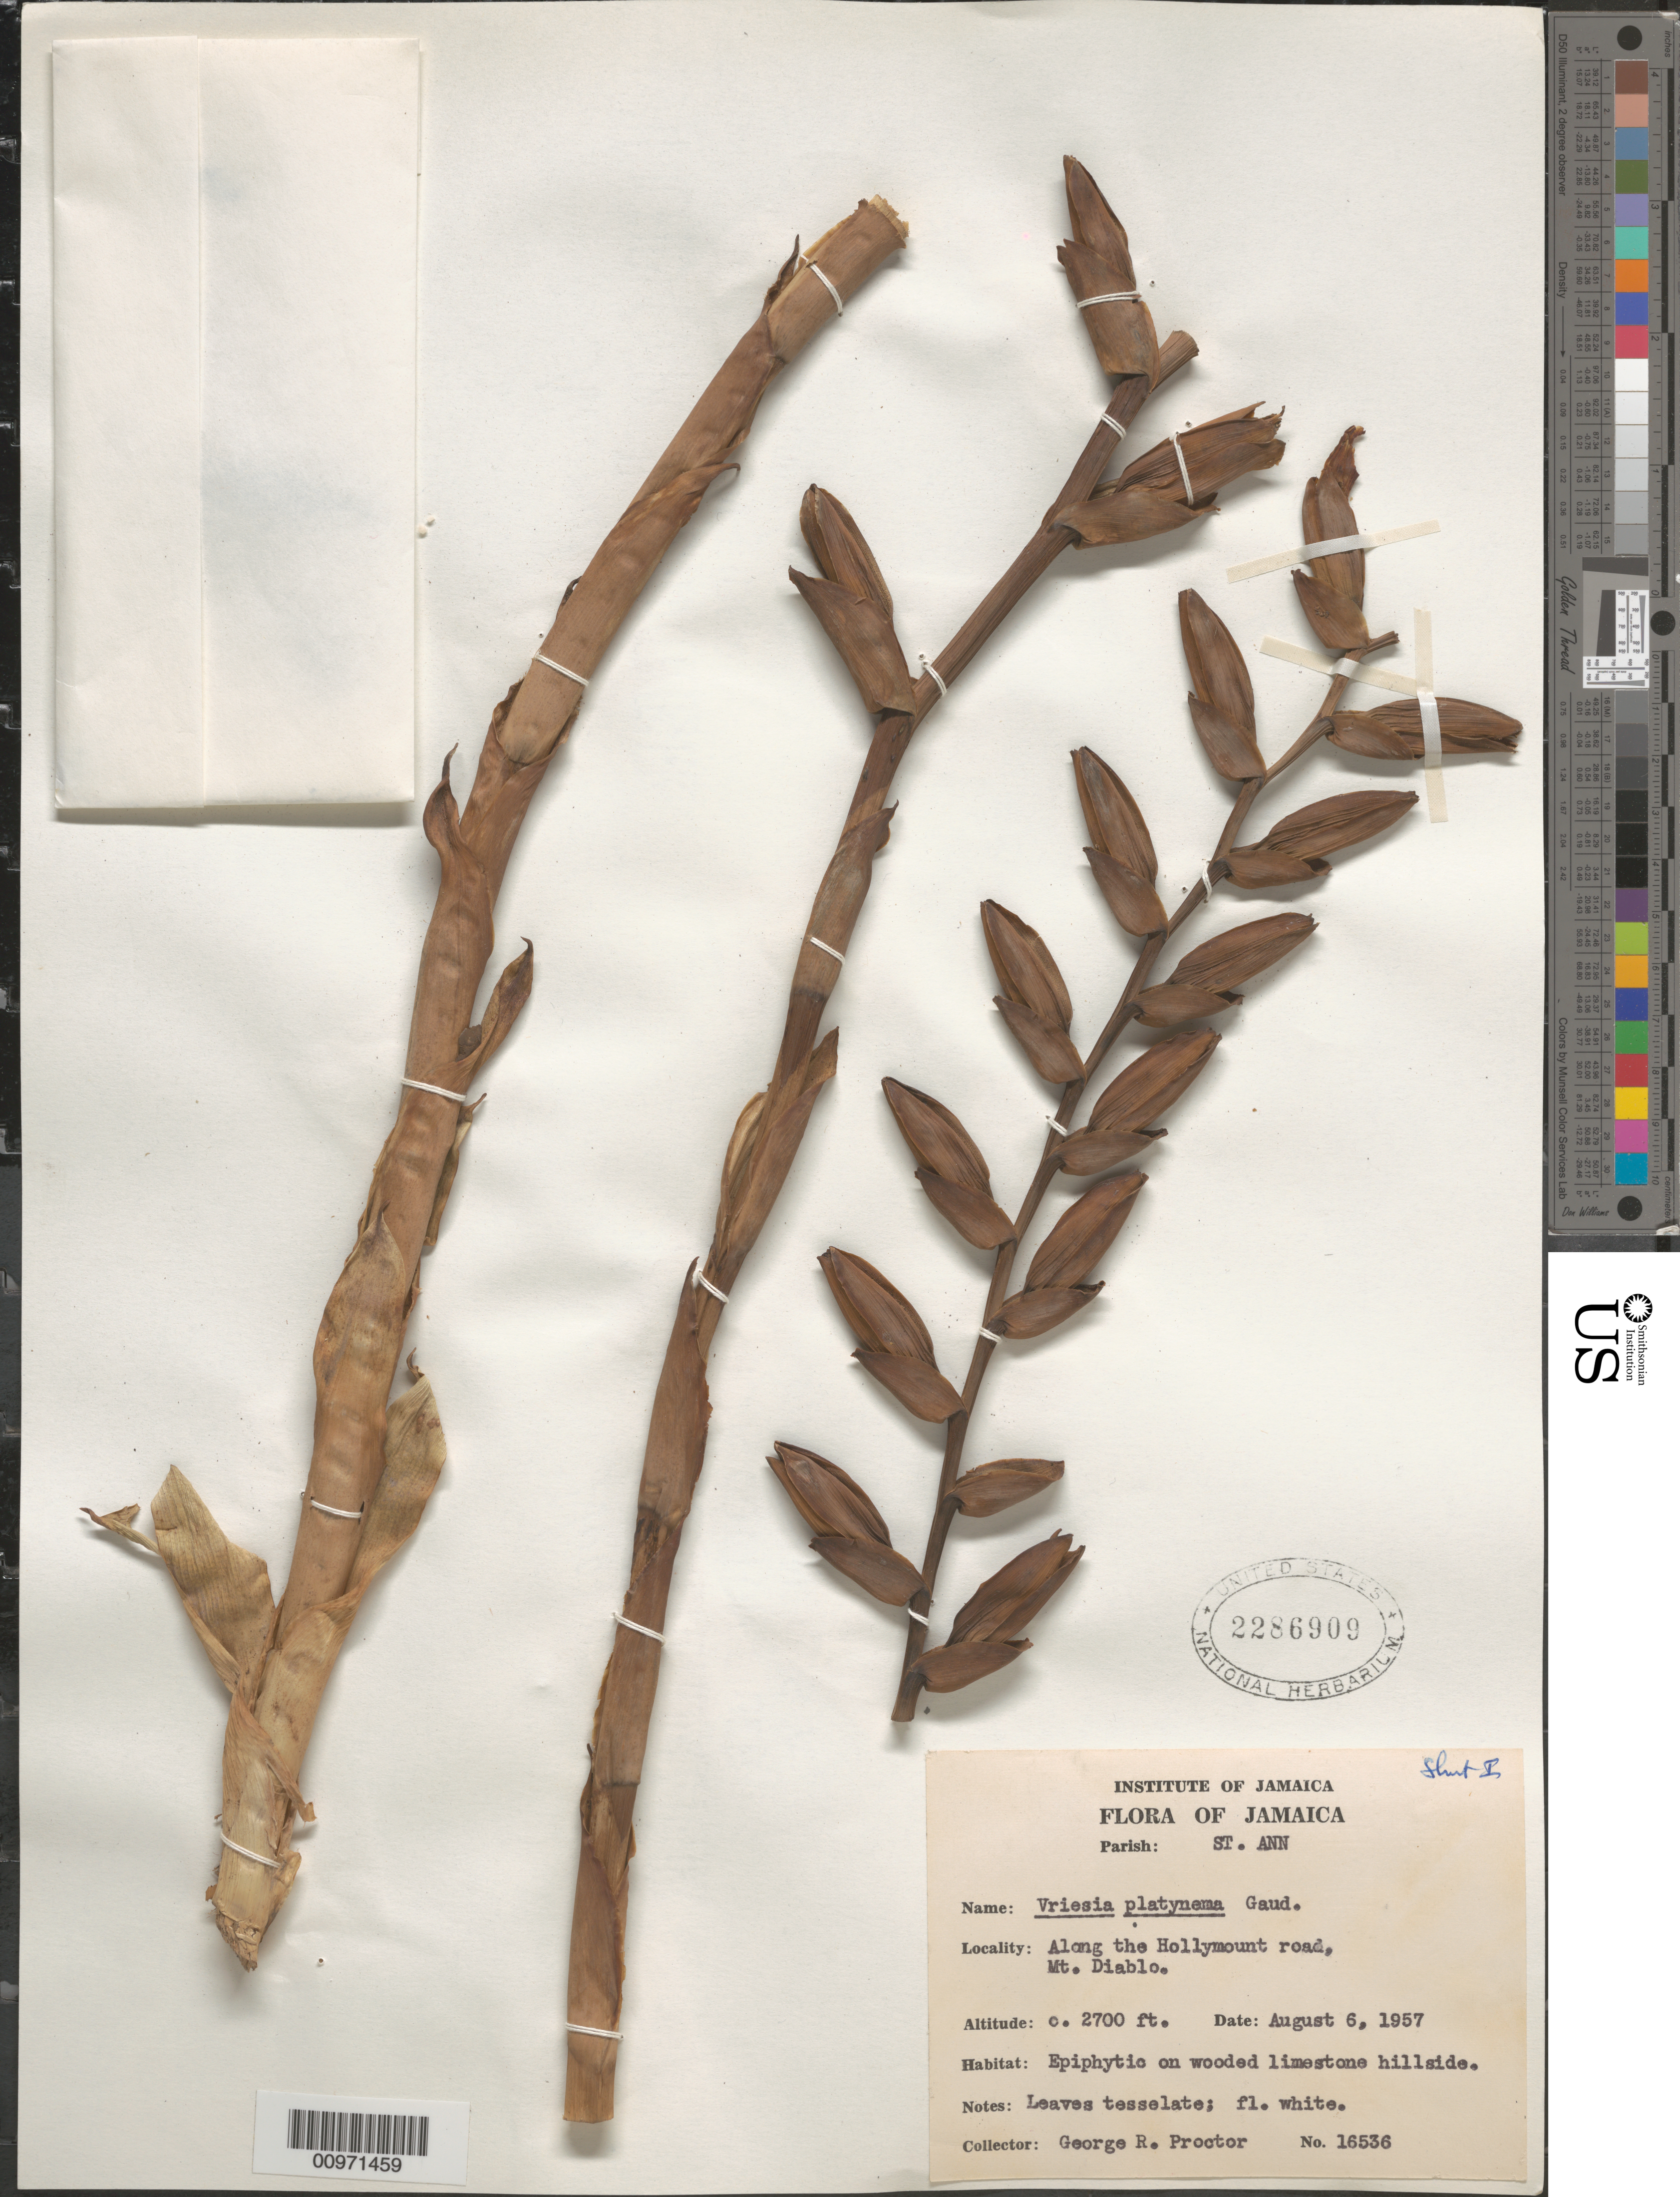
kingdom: Plantae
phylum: Tracheophyta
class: Liliopsida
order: Poales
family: Bromeliaceae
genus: Vriesea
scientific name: Vriesea platynema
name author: Gaudich.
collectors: G. R. Proctor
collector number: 16536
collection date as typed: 06 Aug 1957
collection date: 1957-08-06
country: Jamaica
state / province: Saint Ann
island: Jamaica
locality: Along the Hollymount road, Mt. Diablo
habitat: Wooded limeston hillside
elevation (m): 823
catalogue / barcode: US 2286909